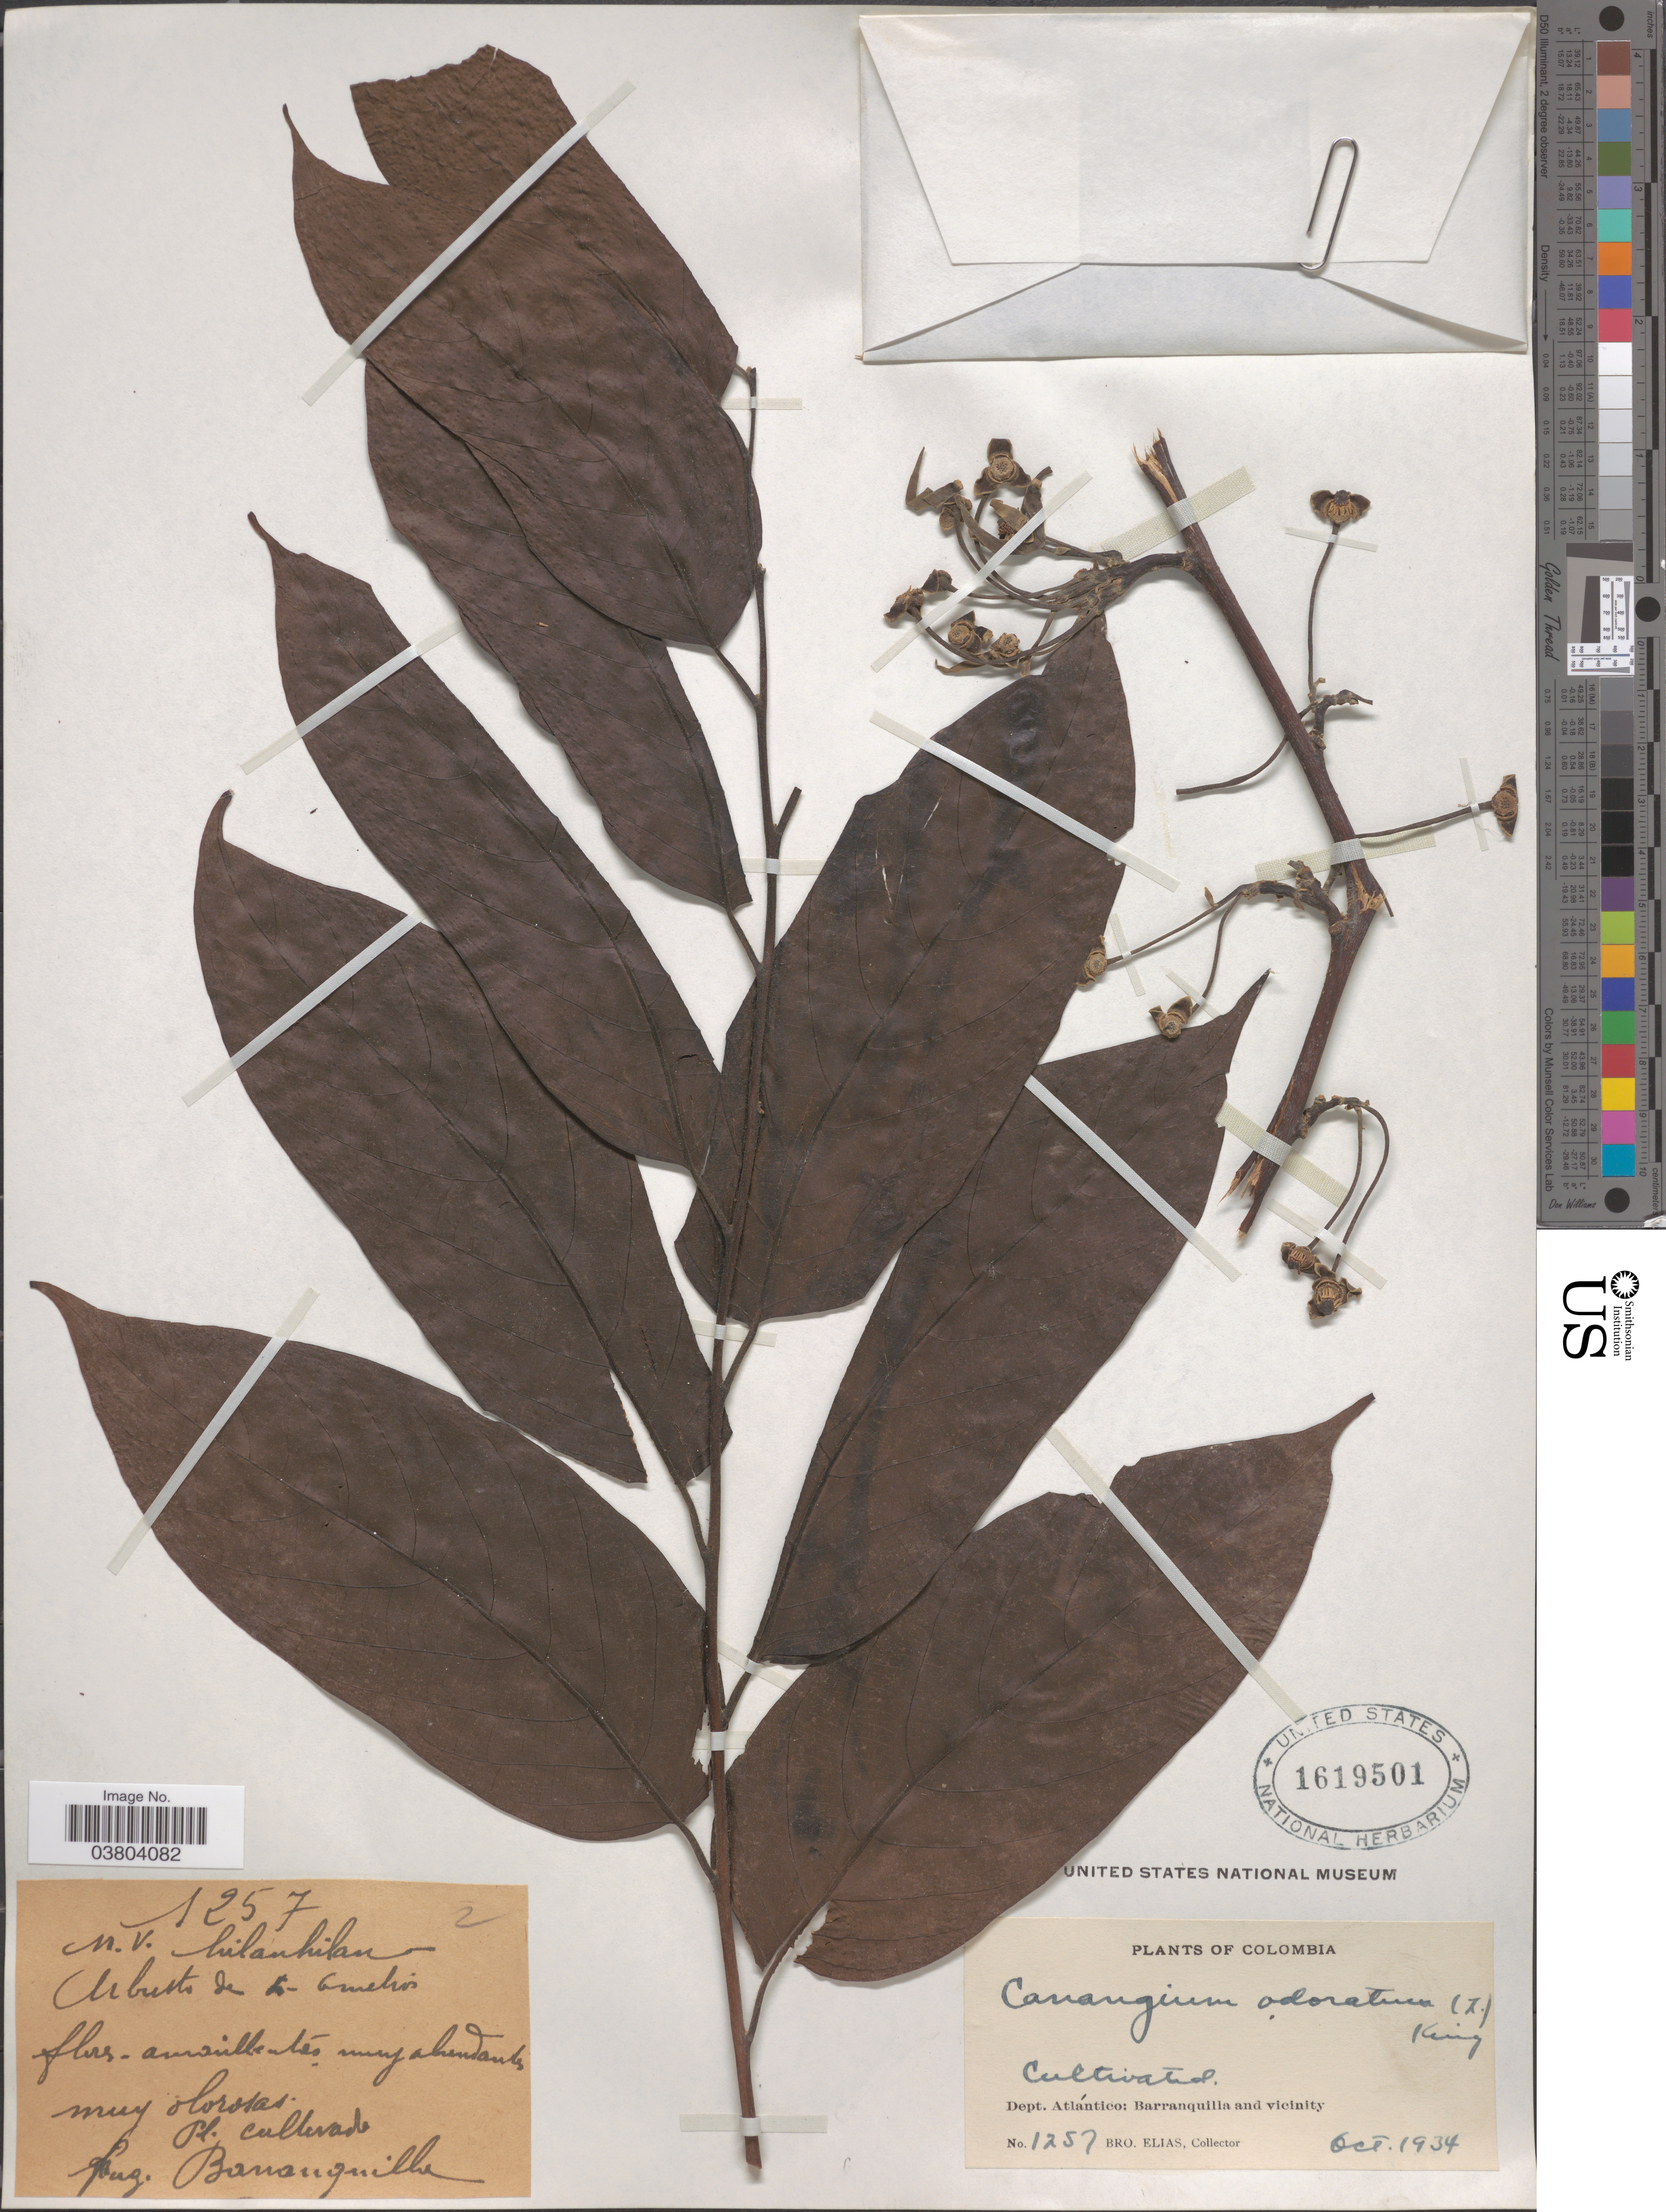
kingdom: Plantae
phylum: Tracheophyta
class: Magnoliopsida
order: Magnoliales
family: Annonaceae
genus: Cananga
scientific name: Cananga sp.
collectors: Bro. Elias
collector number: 1257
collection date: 1934-10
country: Colombia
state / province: Atlántico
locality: Dept. Atlántico: Barranquilla and vicinity.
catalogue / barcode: US 1619501